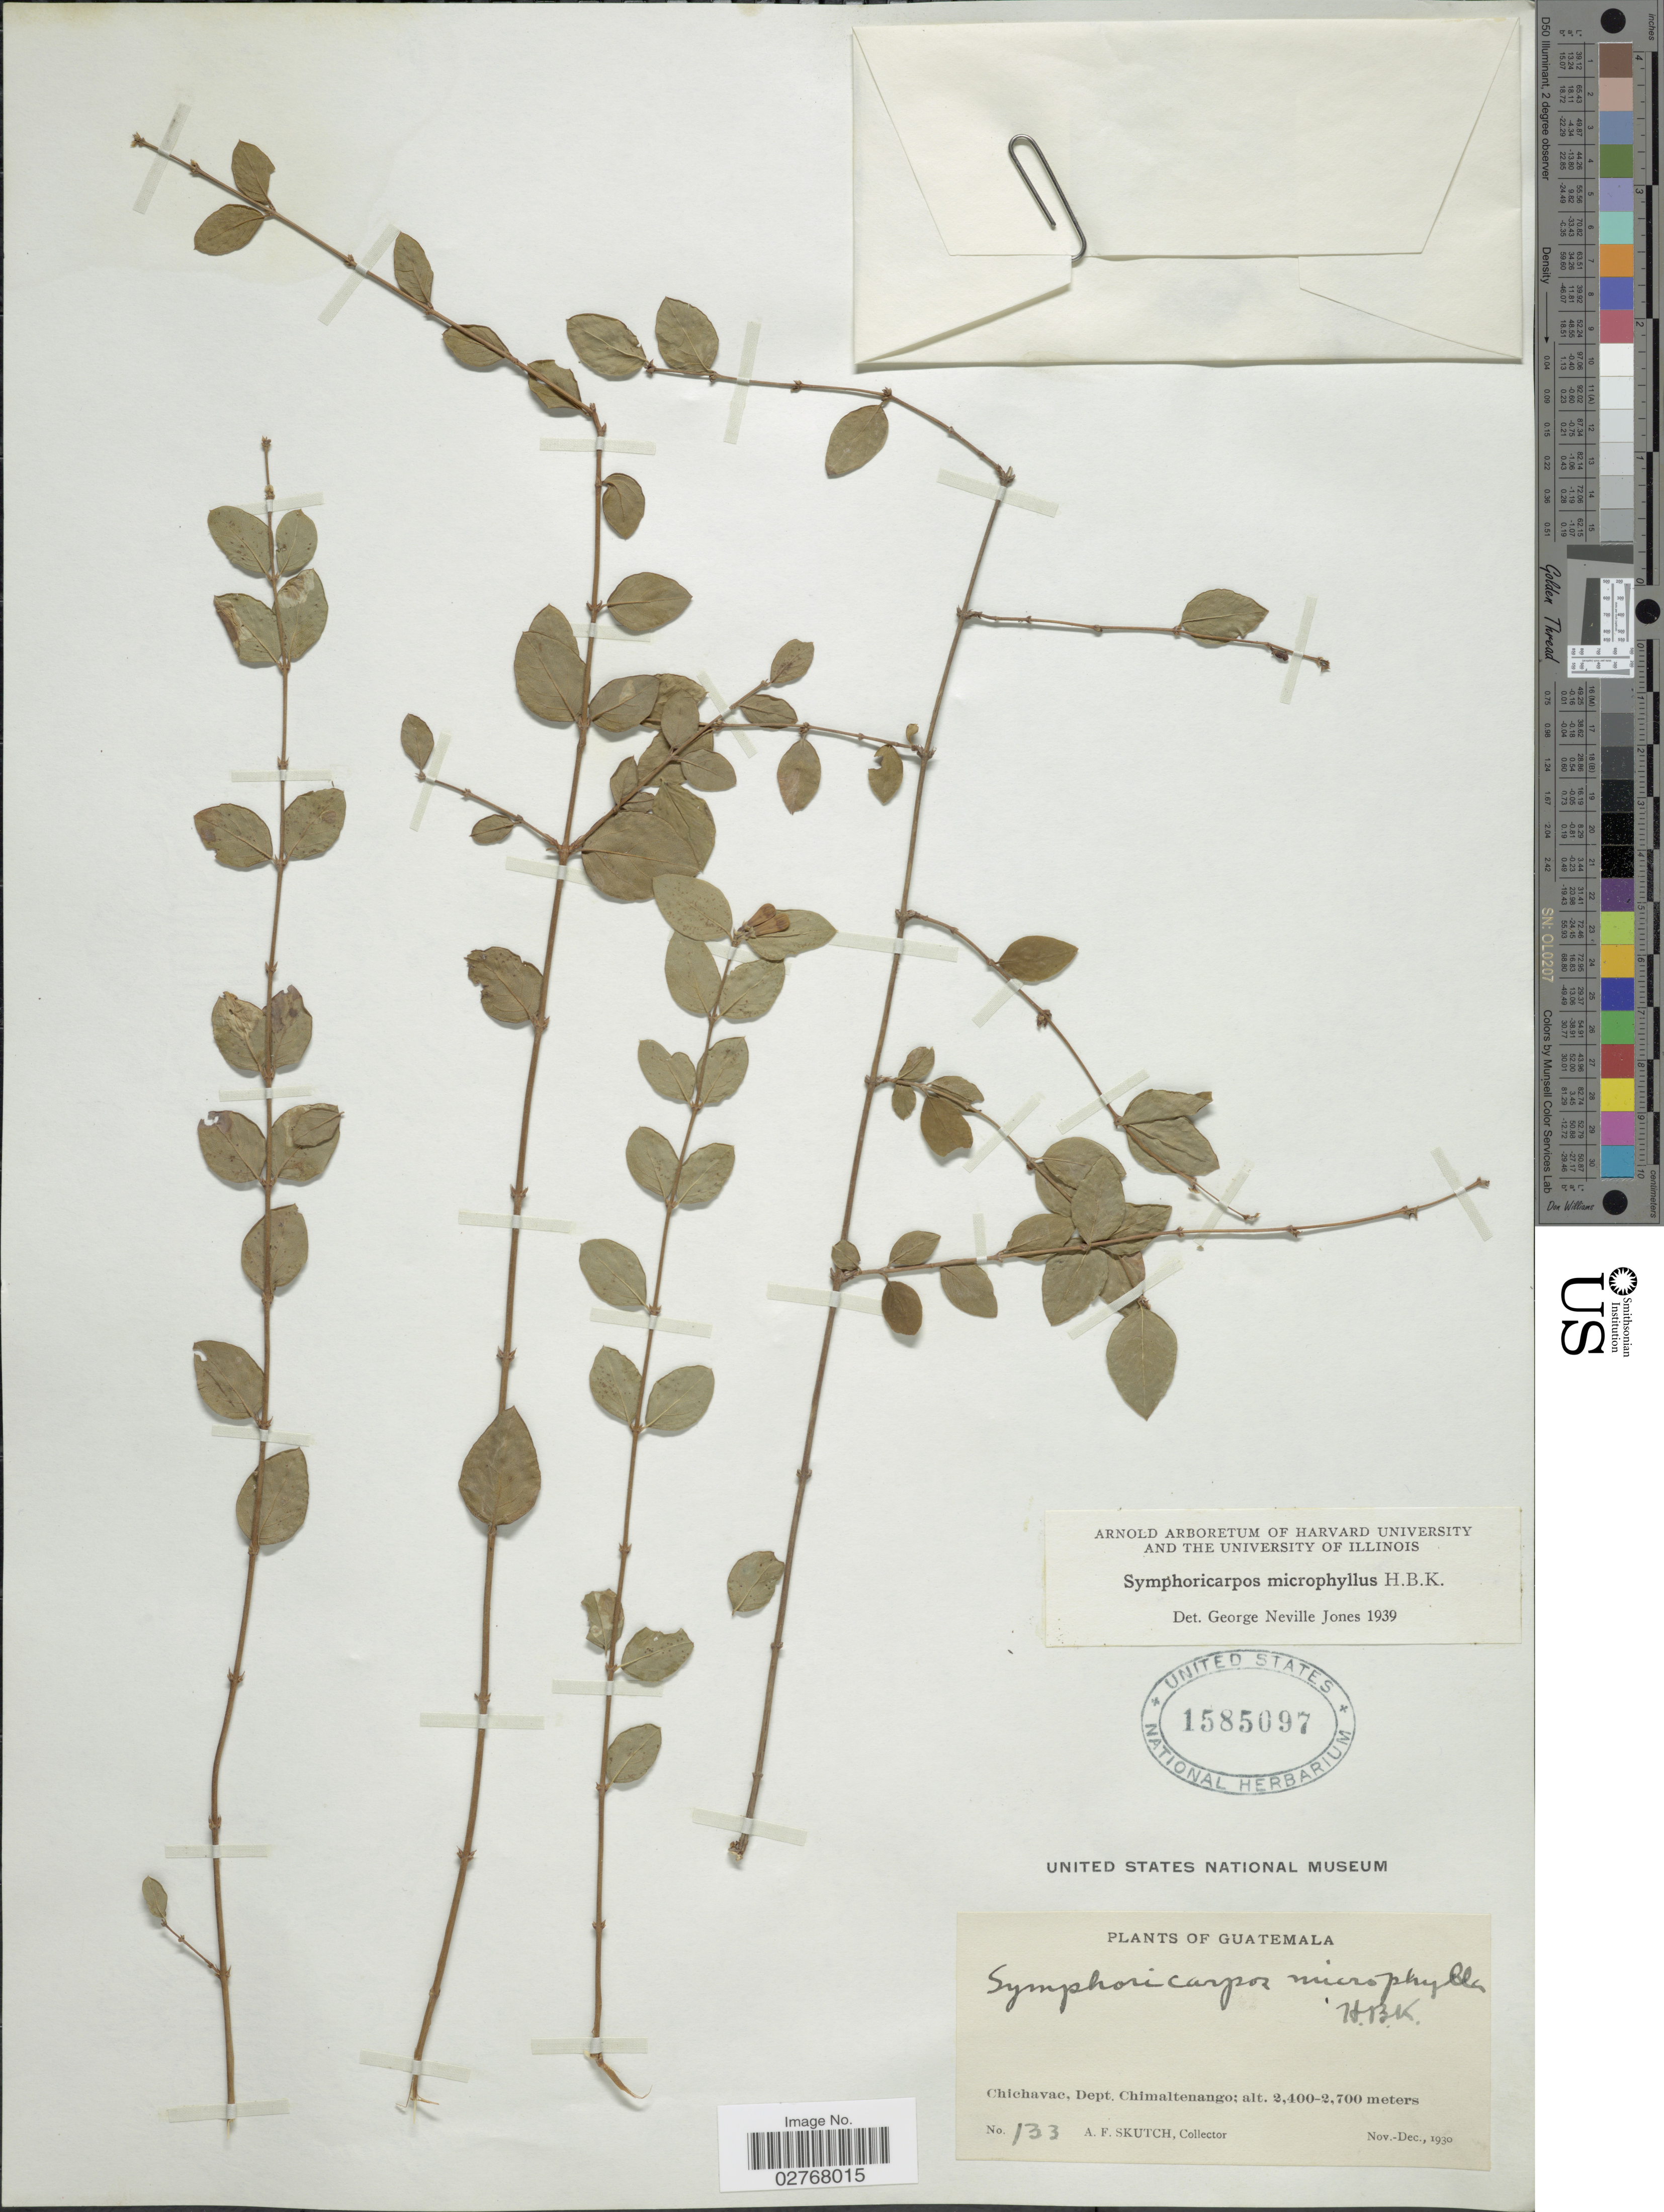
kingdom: Plantae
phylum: Tracheophyta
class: Magnoliopsida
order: Dipsacales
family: Caprifoliaceae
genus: Symphoricarpos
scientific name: Symphoricarpos microphyllus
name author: Kunth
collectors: A. F. Skutch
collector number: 133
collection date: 1930-11/1930-12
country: Guatemala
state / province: Chimaltenango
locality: Chichavac, Dept. Chimaltenango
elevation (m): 2400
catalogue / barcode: US 1585097